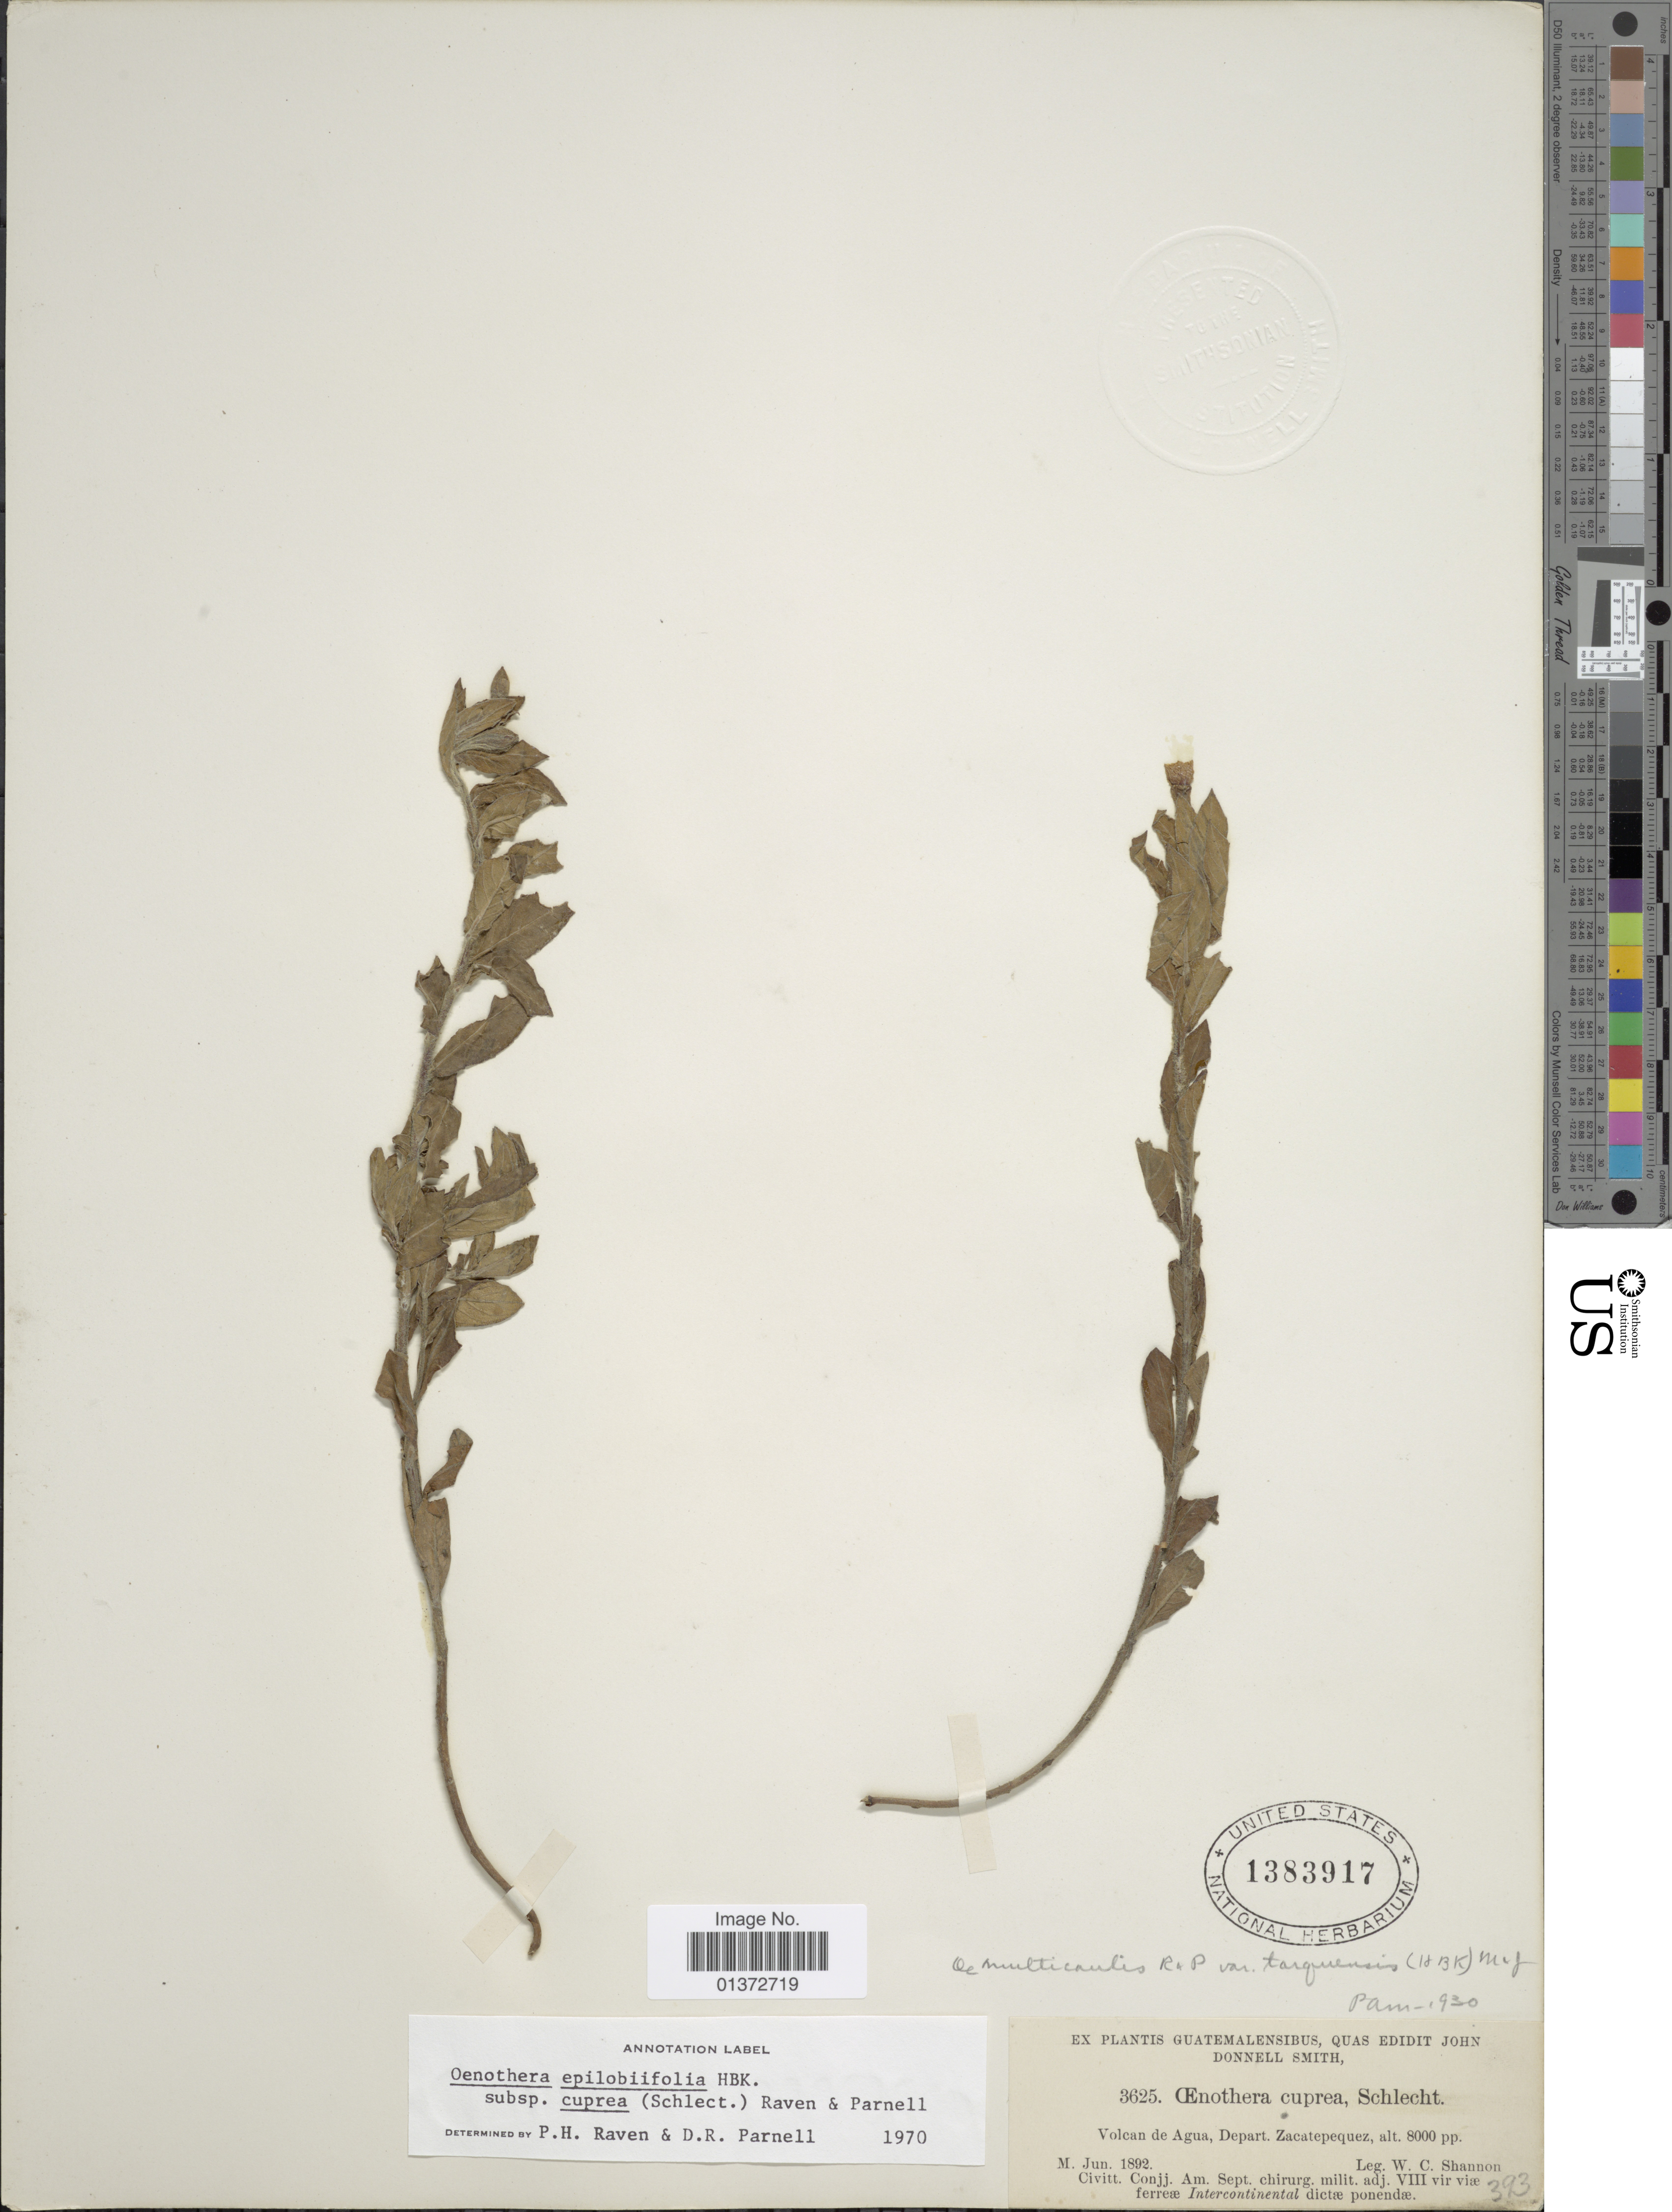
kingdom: Plantae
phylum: Tracheophyta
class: Magnoliopsida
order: Myrtales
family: Onagraceae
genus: Oenothera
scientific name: Oenothera epilobiifolia subsp. cuprea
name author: (Schltdl.) P.H. Raven & D.R. Parn.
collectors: W. C. Shannon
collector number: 3625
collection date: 1892-06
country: Guatemala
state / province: Sacatepéquez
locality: Volcan de Agua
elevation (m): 2438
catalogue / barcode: US 1383917